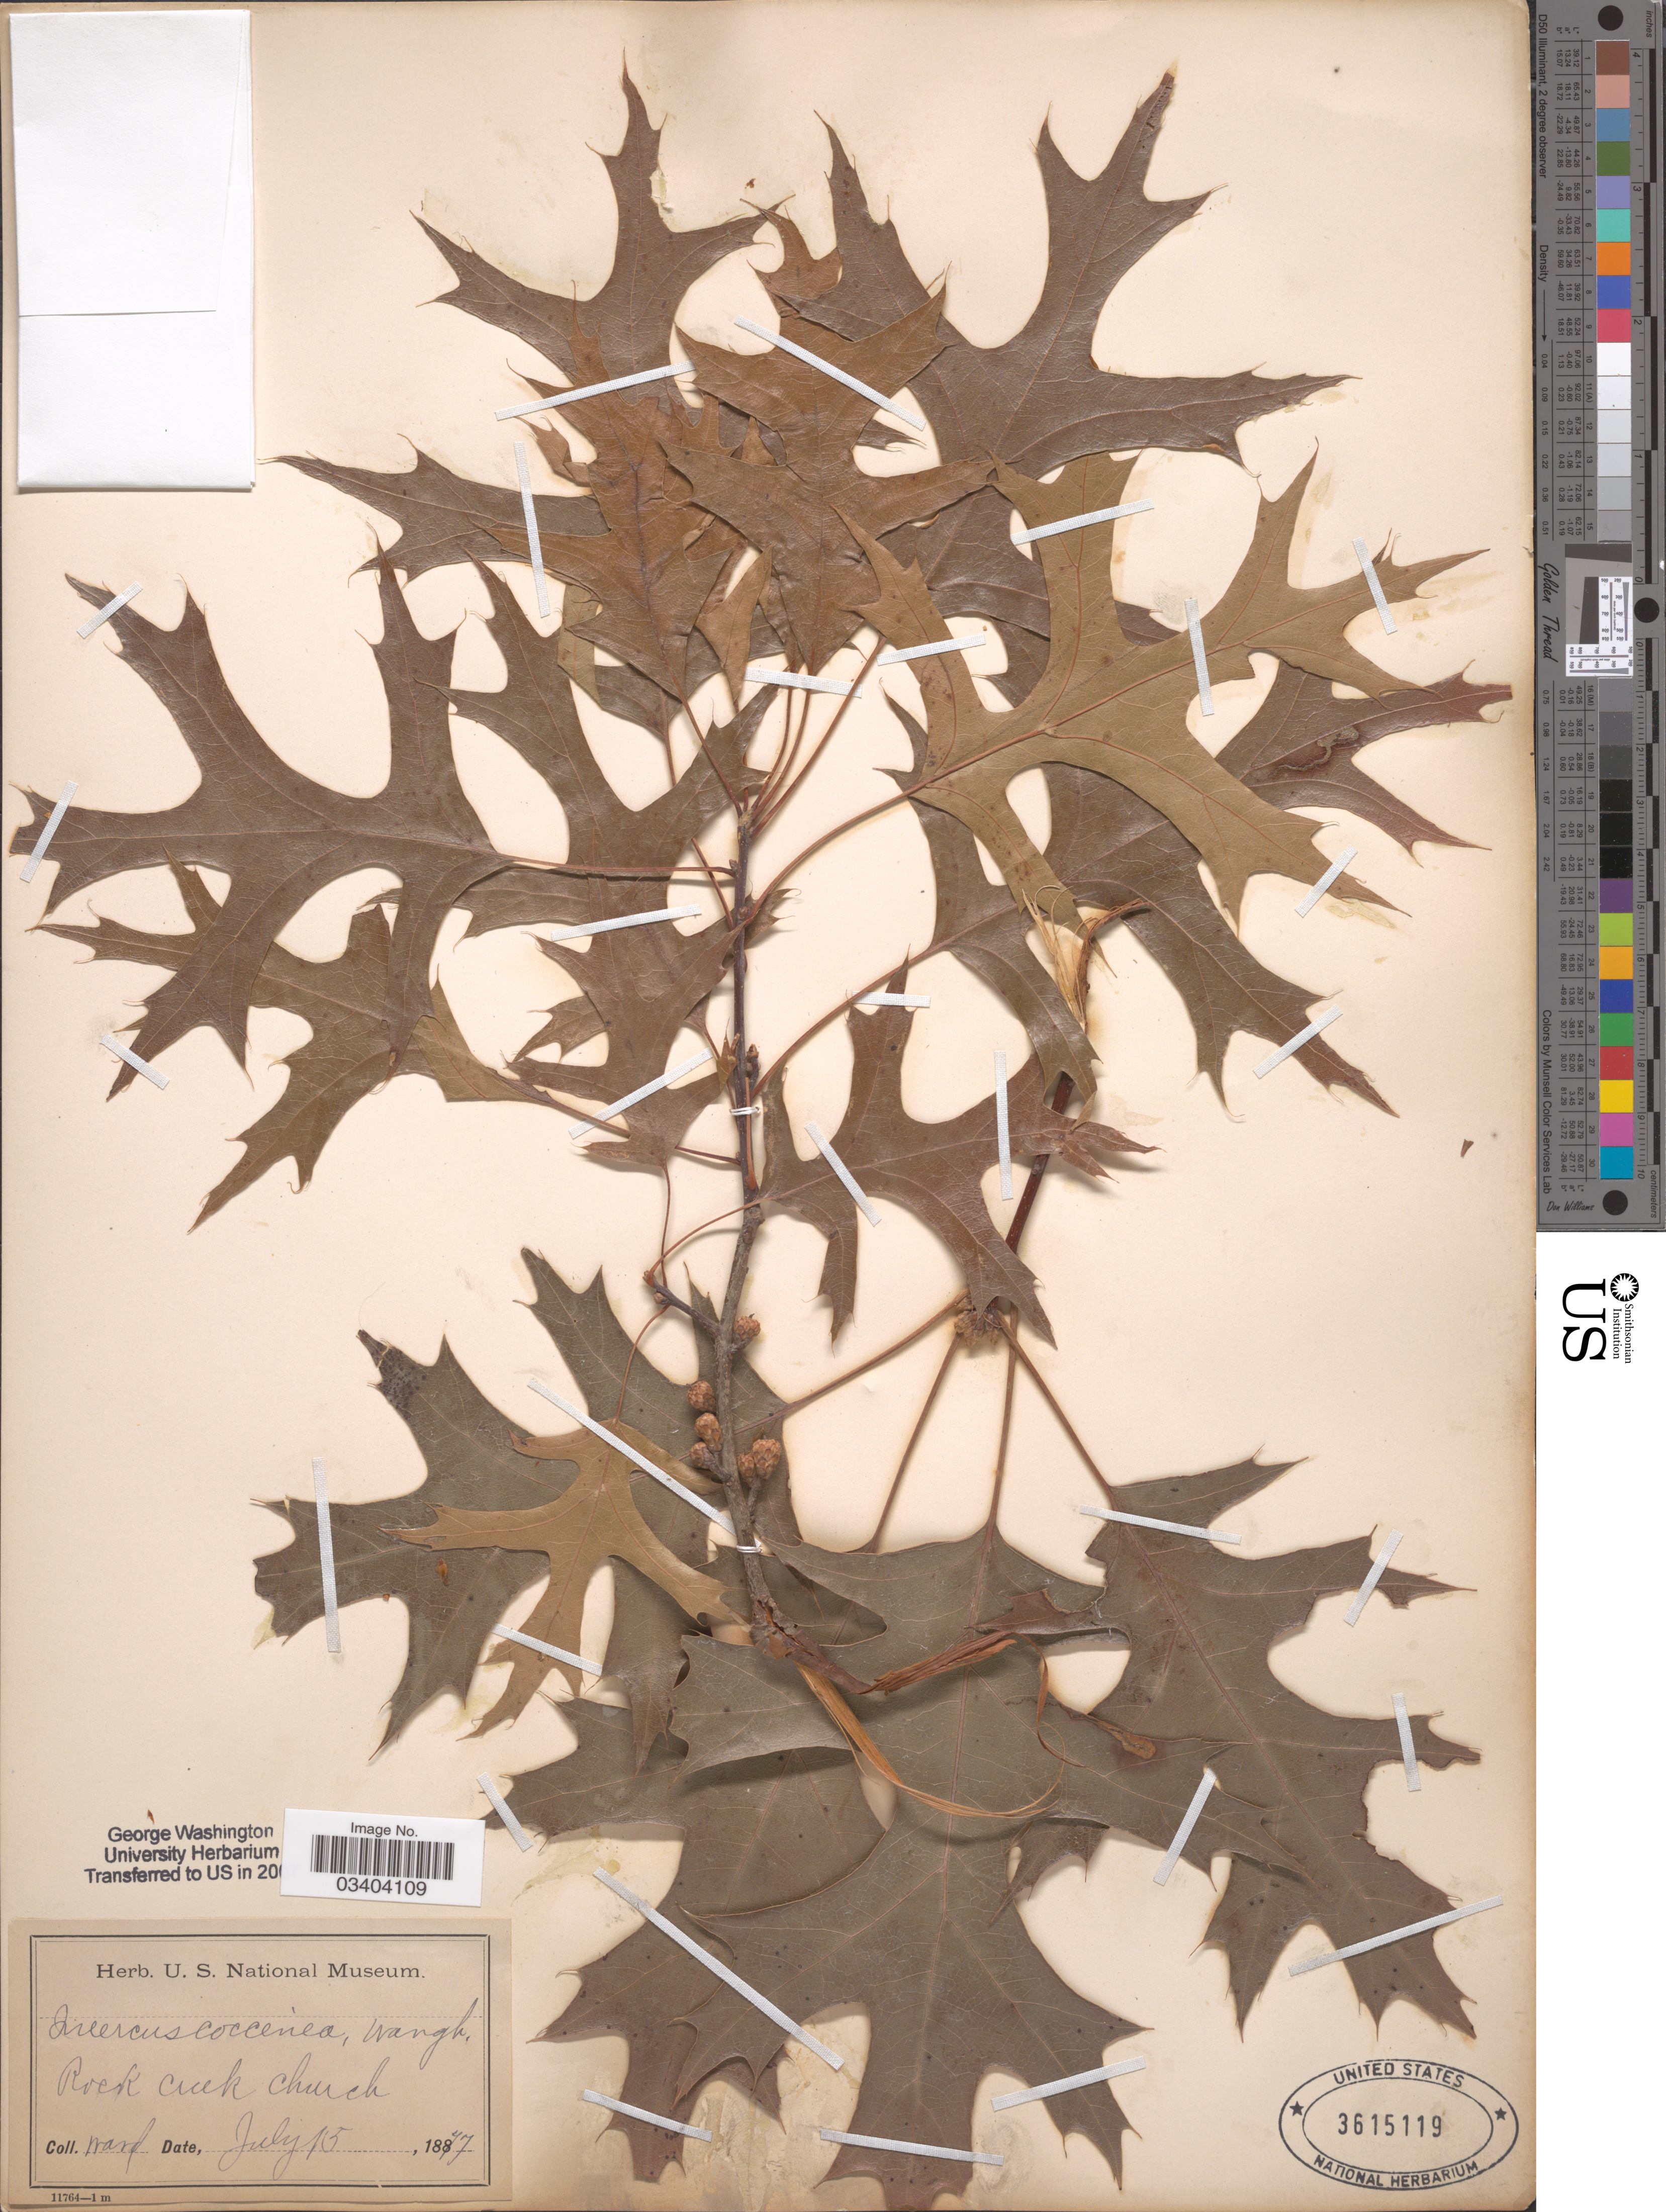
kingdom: Plantae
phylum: Tracheophyta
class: Magnoliopsida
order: Fagales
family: Fagaceae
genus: Quercus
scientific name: Quercus coccinea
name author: Münchh.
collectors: -- Ward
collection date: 1847-07-15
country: United States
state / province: District of Columbia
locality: Rock Creek Church.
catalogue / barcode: US 3615119